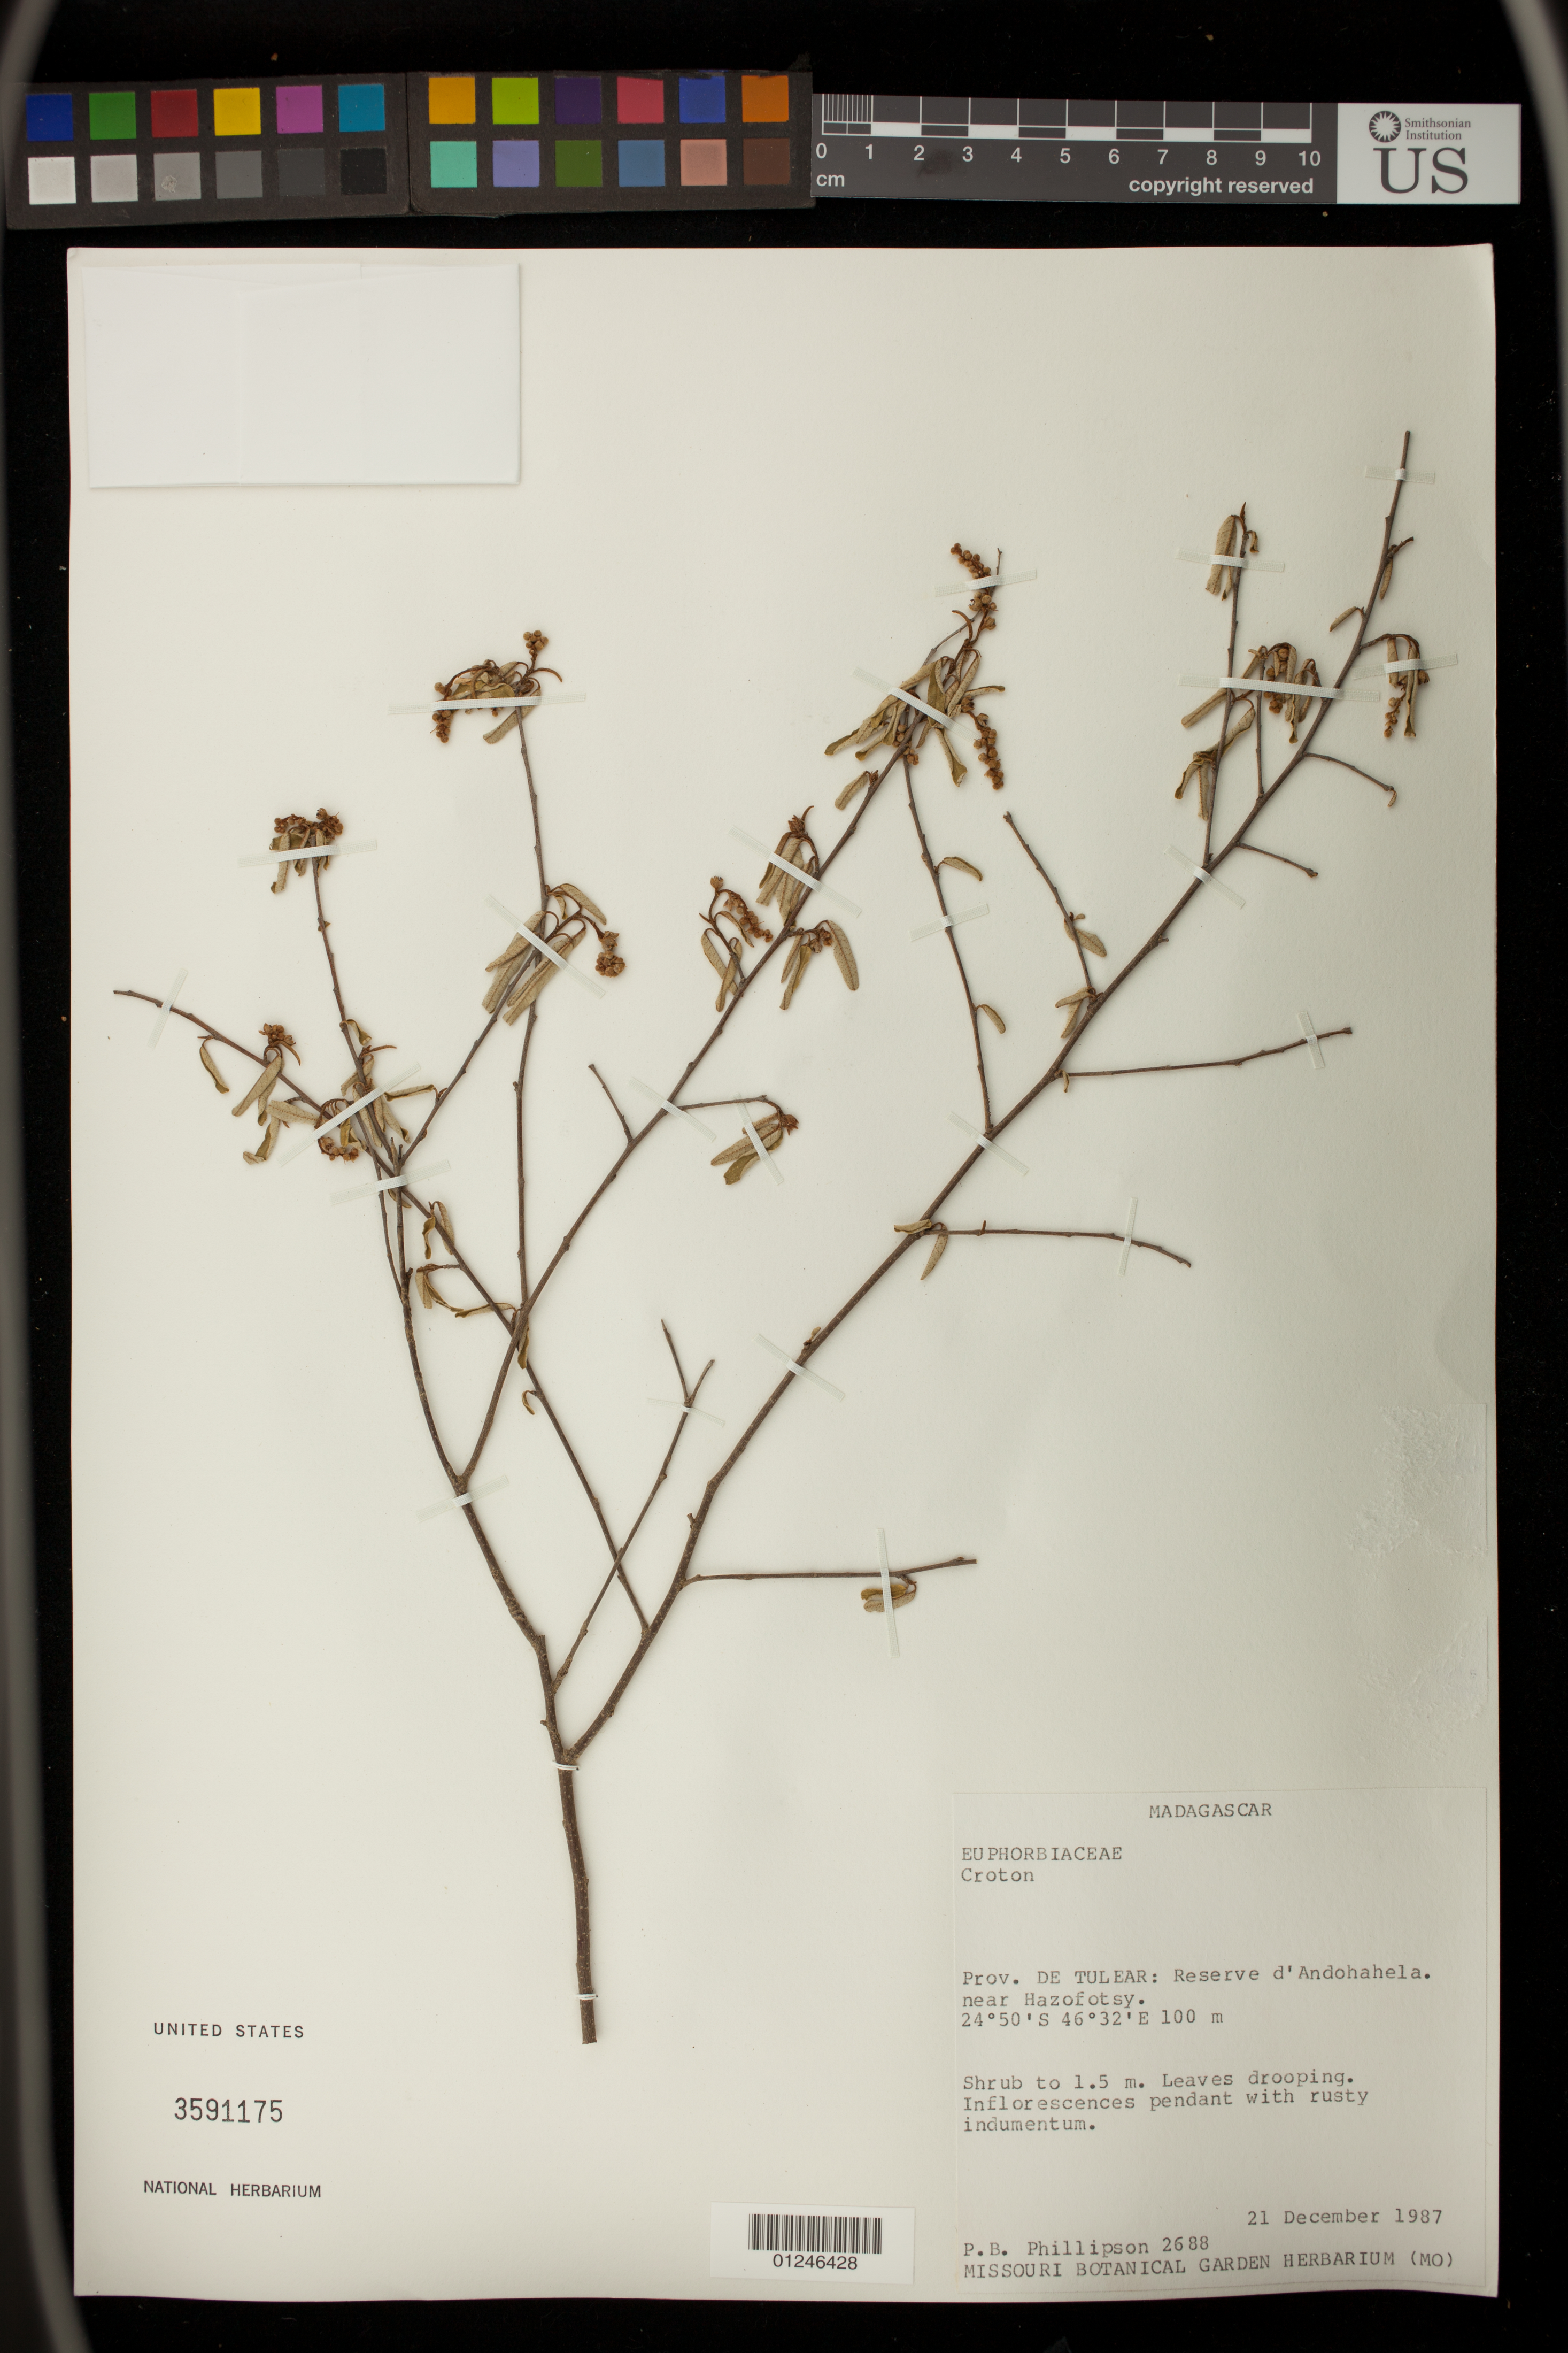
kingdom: Plantae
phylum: Tracheophyta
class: Magnoliopsida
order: Malpighiales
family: Euphorbiaceae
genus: Croton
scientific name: Croton meridionalis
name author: Leandri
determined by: Berry, P. E., (WIS), University of Wisconsin - Madison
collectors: P. B. Phillipson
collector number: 2688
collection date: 1987-12-21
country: Madagascar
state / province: Atsimo-Andrefana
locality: Prov. de Tulear: Reserve d'Andohahela. near Hazofotsy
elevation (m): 100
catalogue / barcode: US 3591175